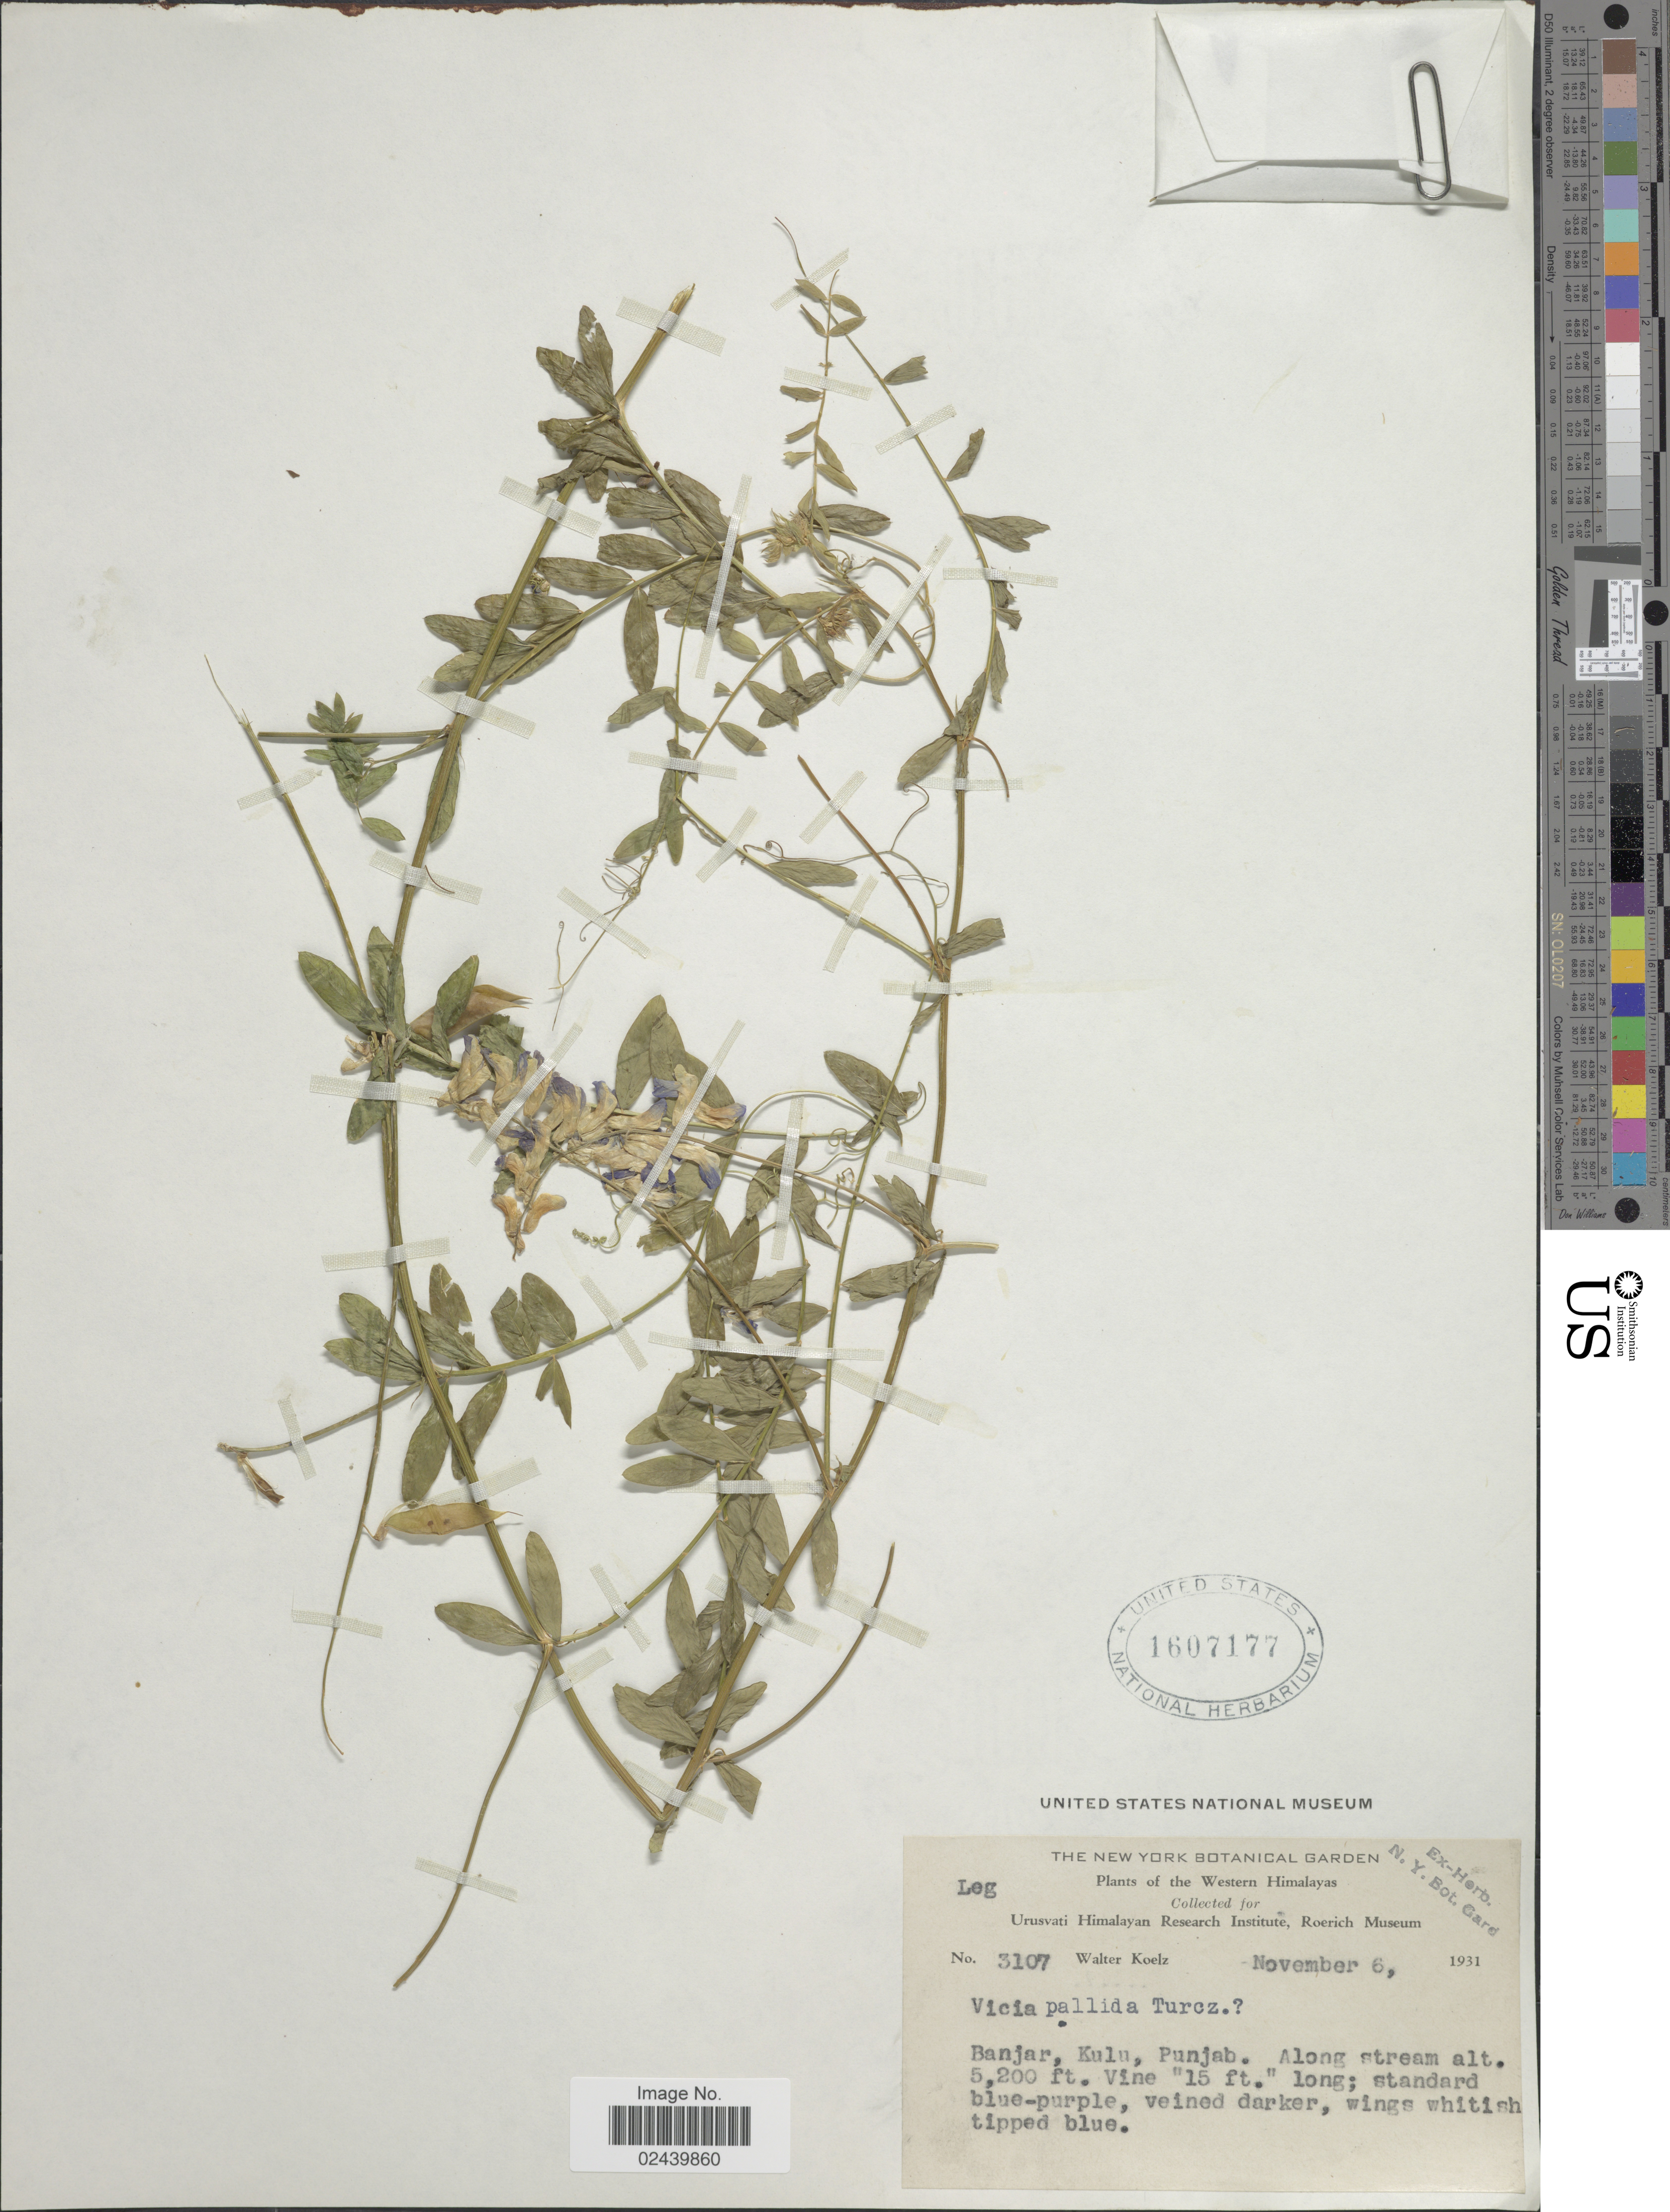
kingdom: Plantae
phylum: Tracheophyta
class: Magnoliopsida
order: Fabales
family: Fabaceae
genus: Vicia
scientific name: Vicia pallida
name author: Hook. & Arn.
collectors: W. N. Koelz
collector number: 3107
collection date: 1931-11-06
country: India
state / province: Punjab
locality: Western Himalayas. Banjar, Kulu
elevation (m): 1585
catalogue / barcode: US 1607177